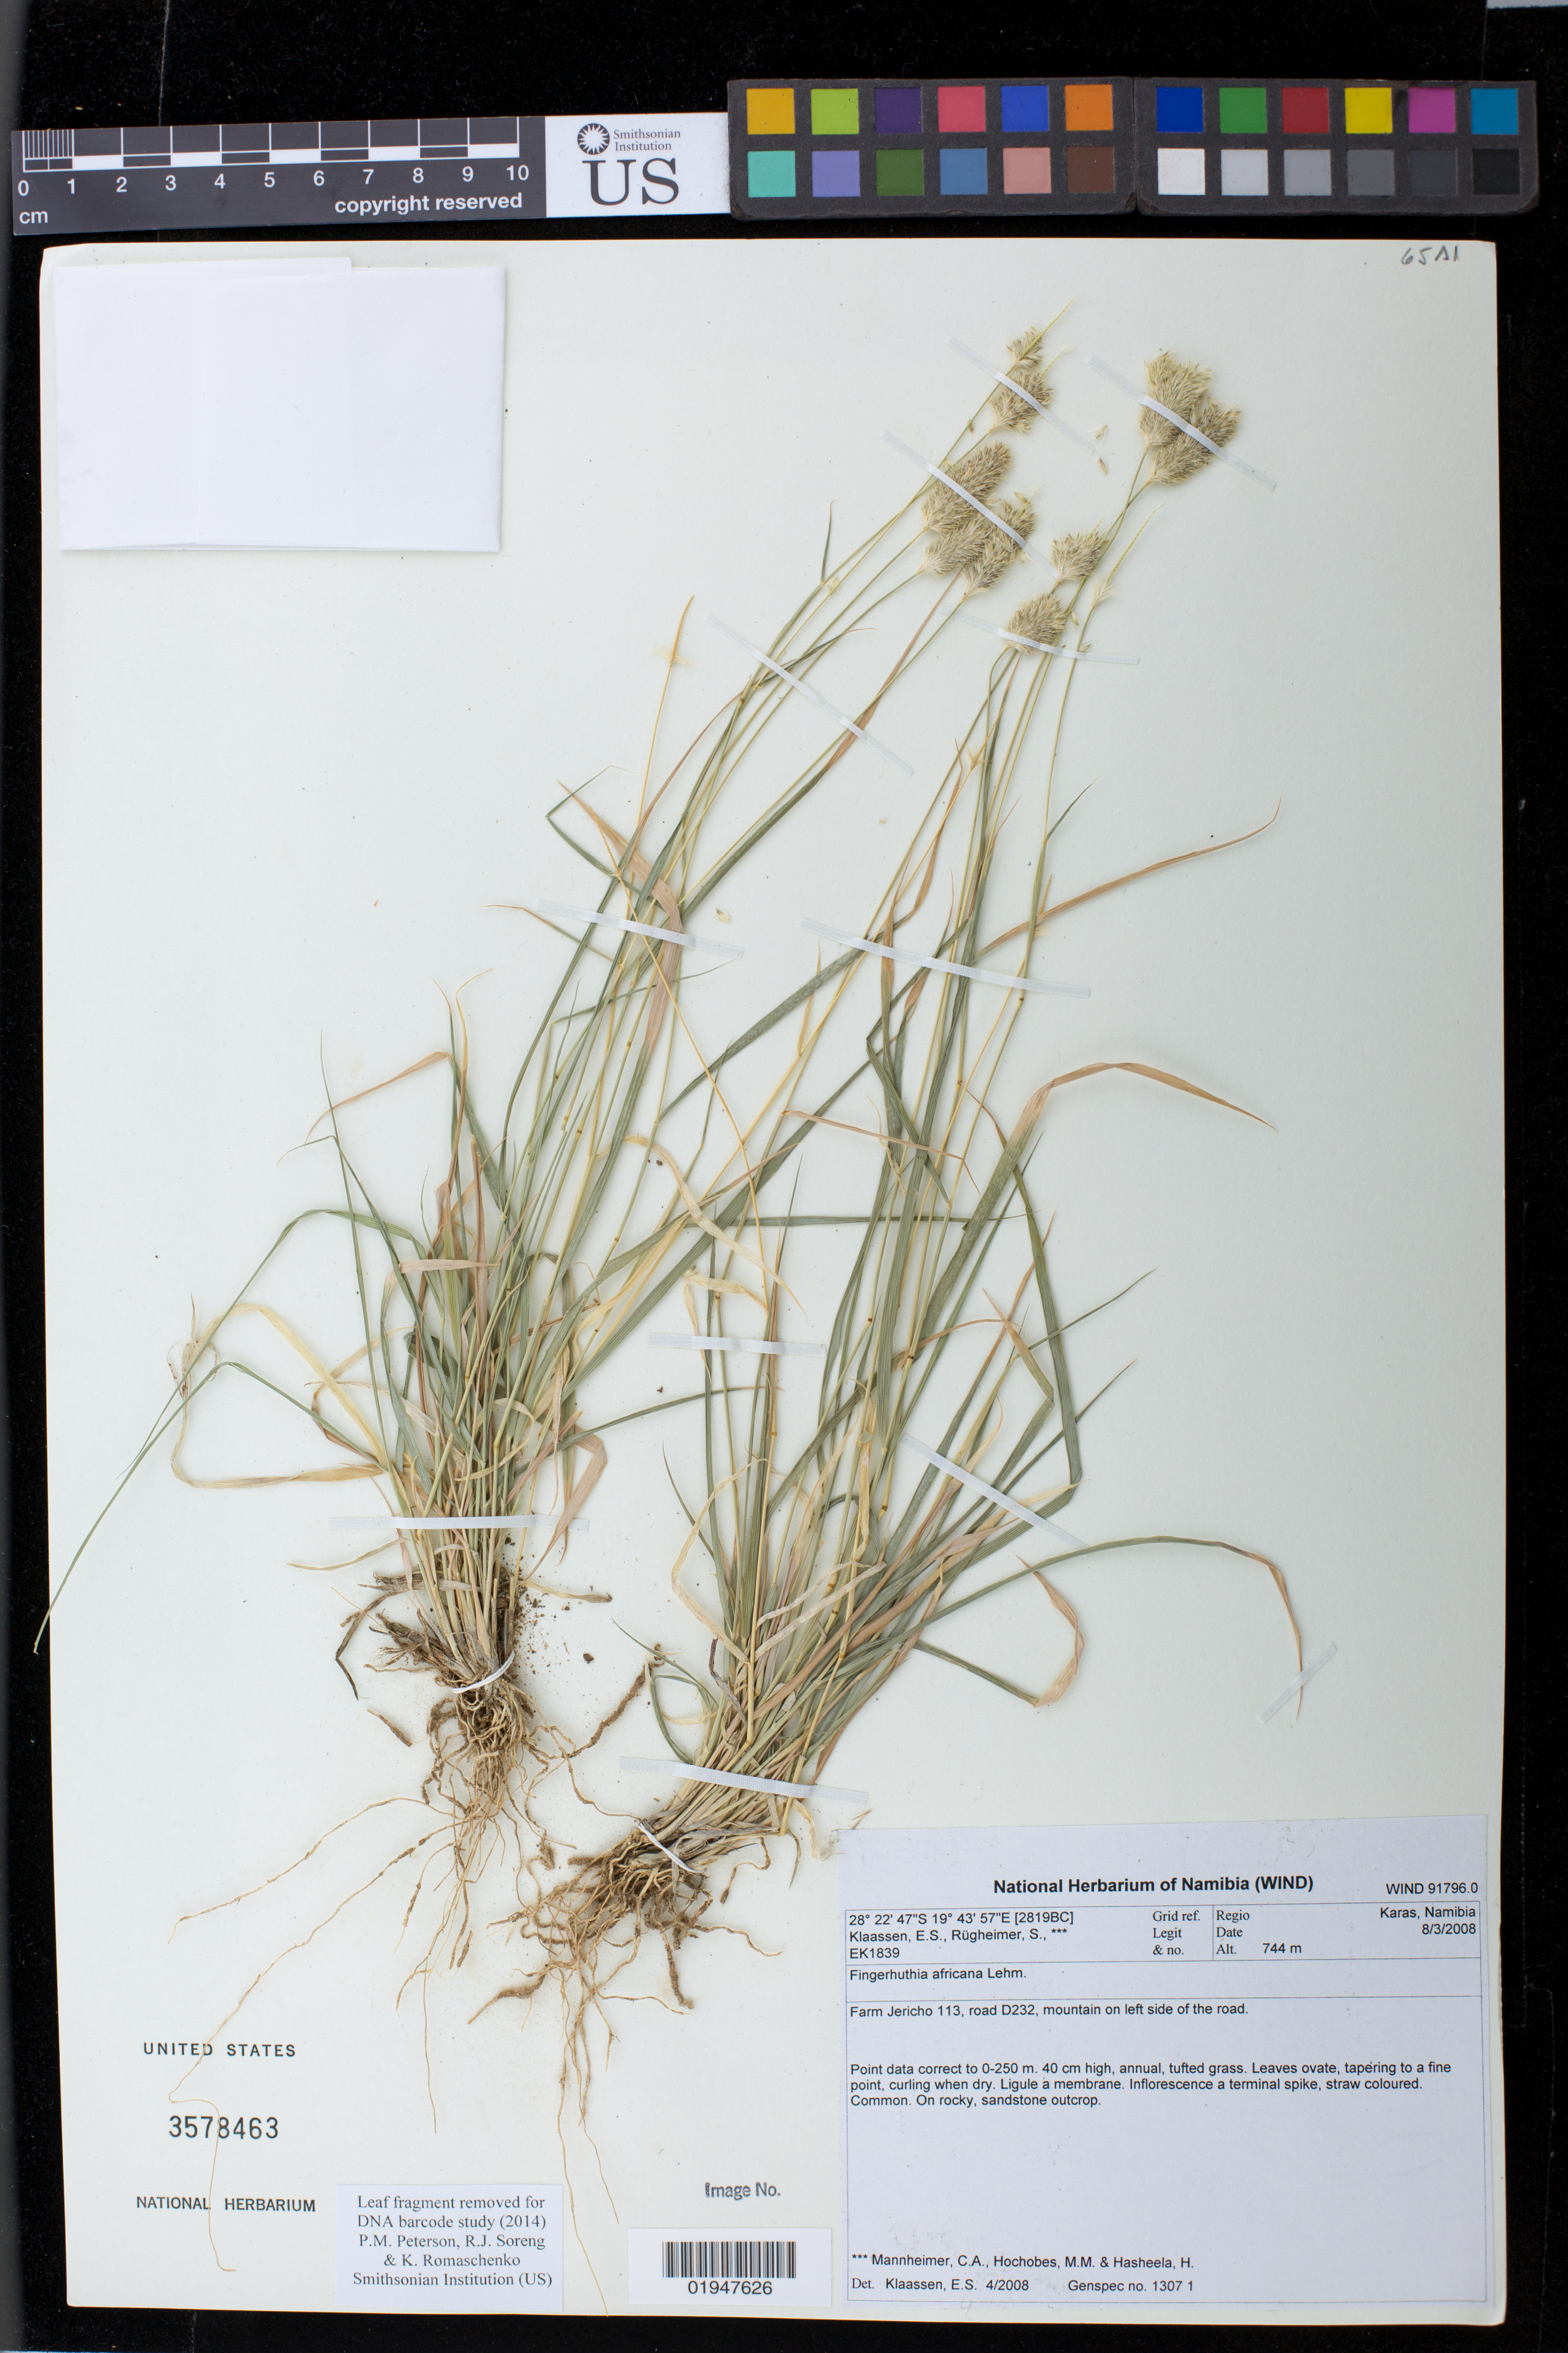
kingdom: Plantae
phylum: Tracheophyta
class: Liliopsida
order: Poales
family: Poaceae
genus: Fingerhuthia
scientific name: Fingerhuthia africana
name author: Nees ex Lehm.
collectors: E. S. Klaassen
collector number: EK1839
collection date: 2008-03-08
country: Namibia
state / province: Karas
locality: Farm Jericho 113, road D232, mountain on left side of the road.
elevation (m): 744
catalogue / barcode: US 3578463